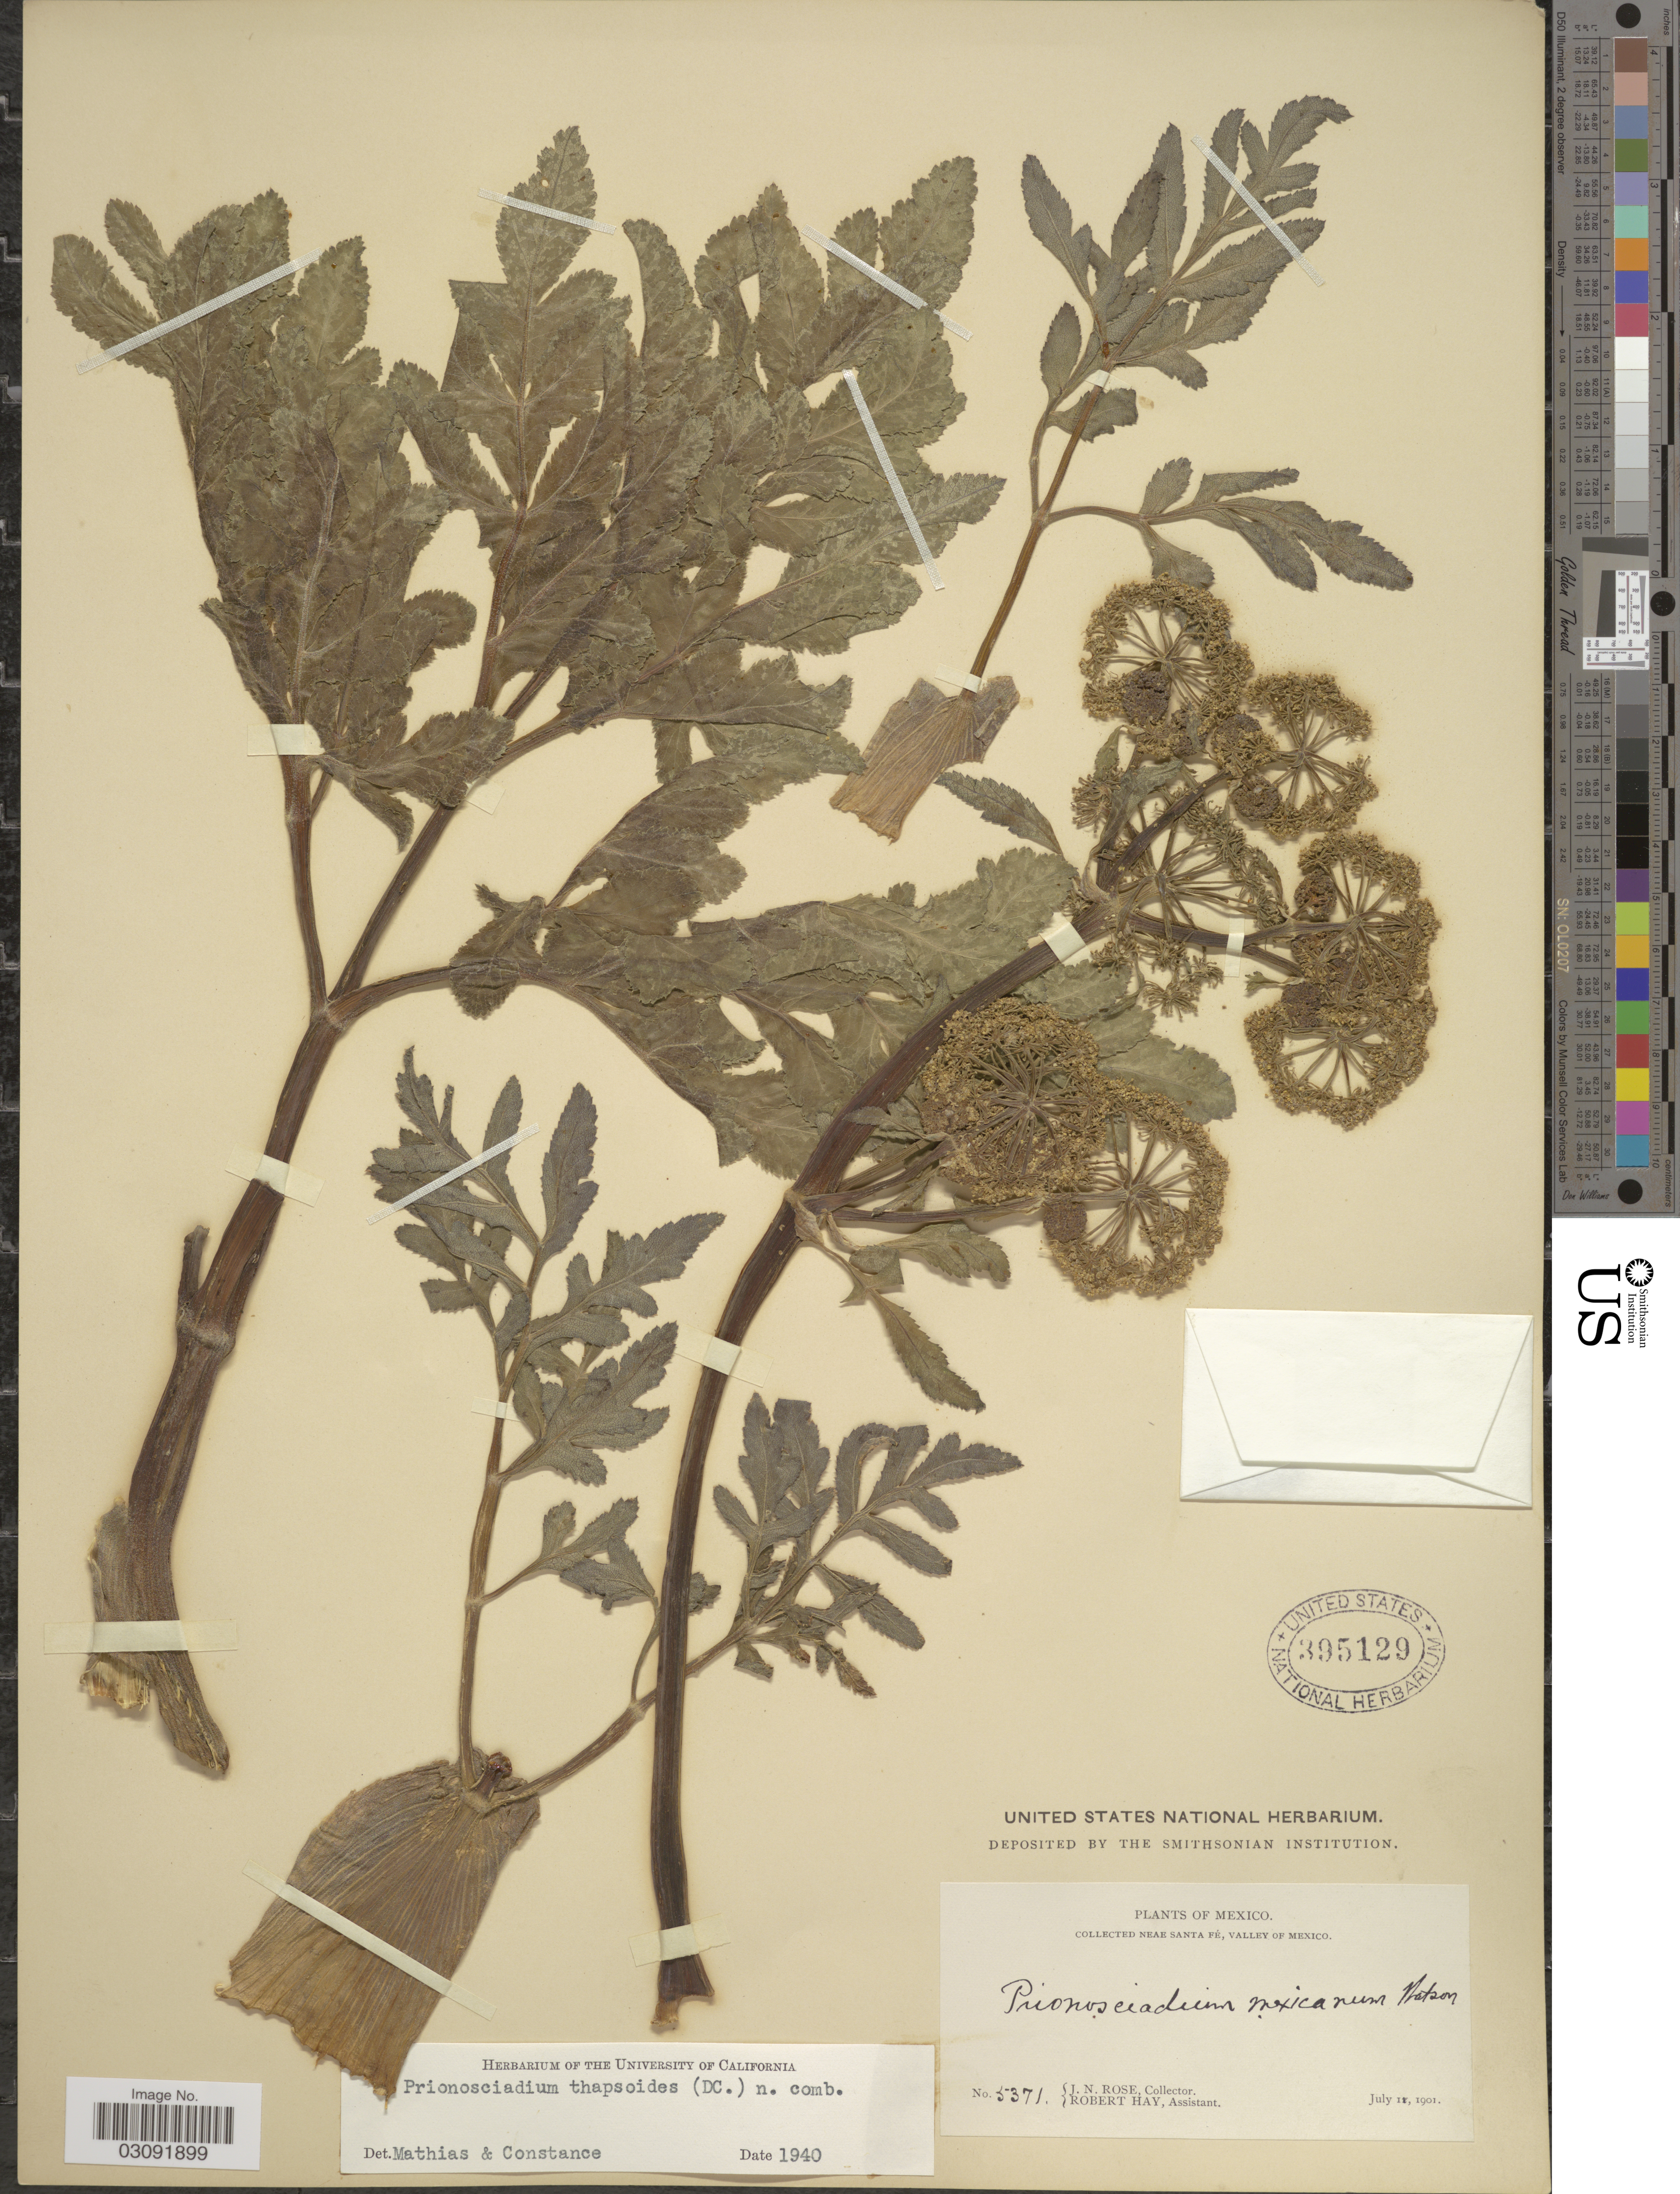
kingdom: Plantae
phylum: Tracheophyta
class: Magnoliopsida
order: Apiales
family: Apiaceae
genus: Prionosciadium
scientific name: Prionosciadium thapsoides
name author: (DC.)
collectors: J. N. Rose & R. Hay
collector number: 5371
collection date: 1901-07-11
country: Mexico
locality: Neae Santa Fé, valley of Mexico.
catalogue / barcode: US 395129